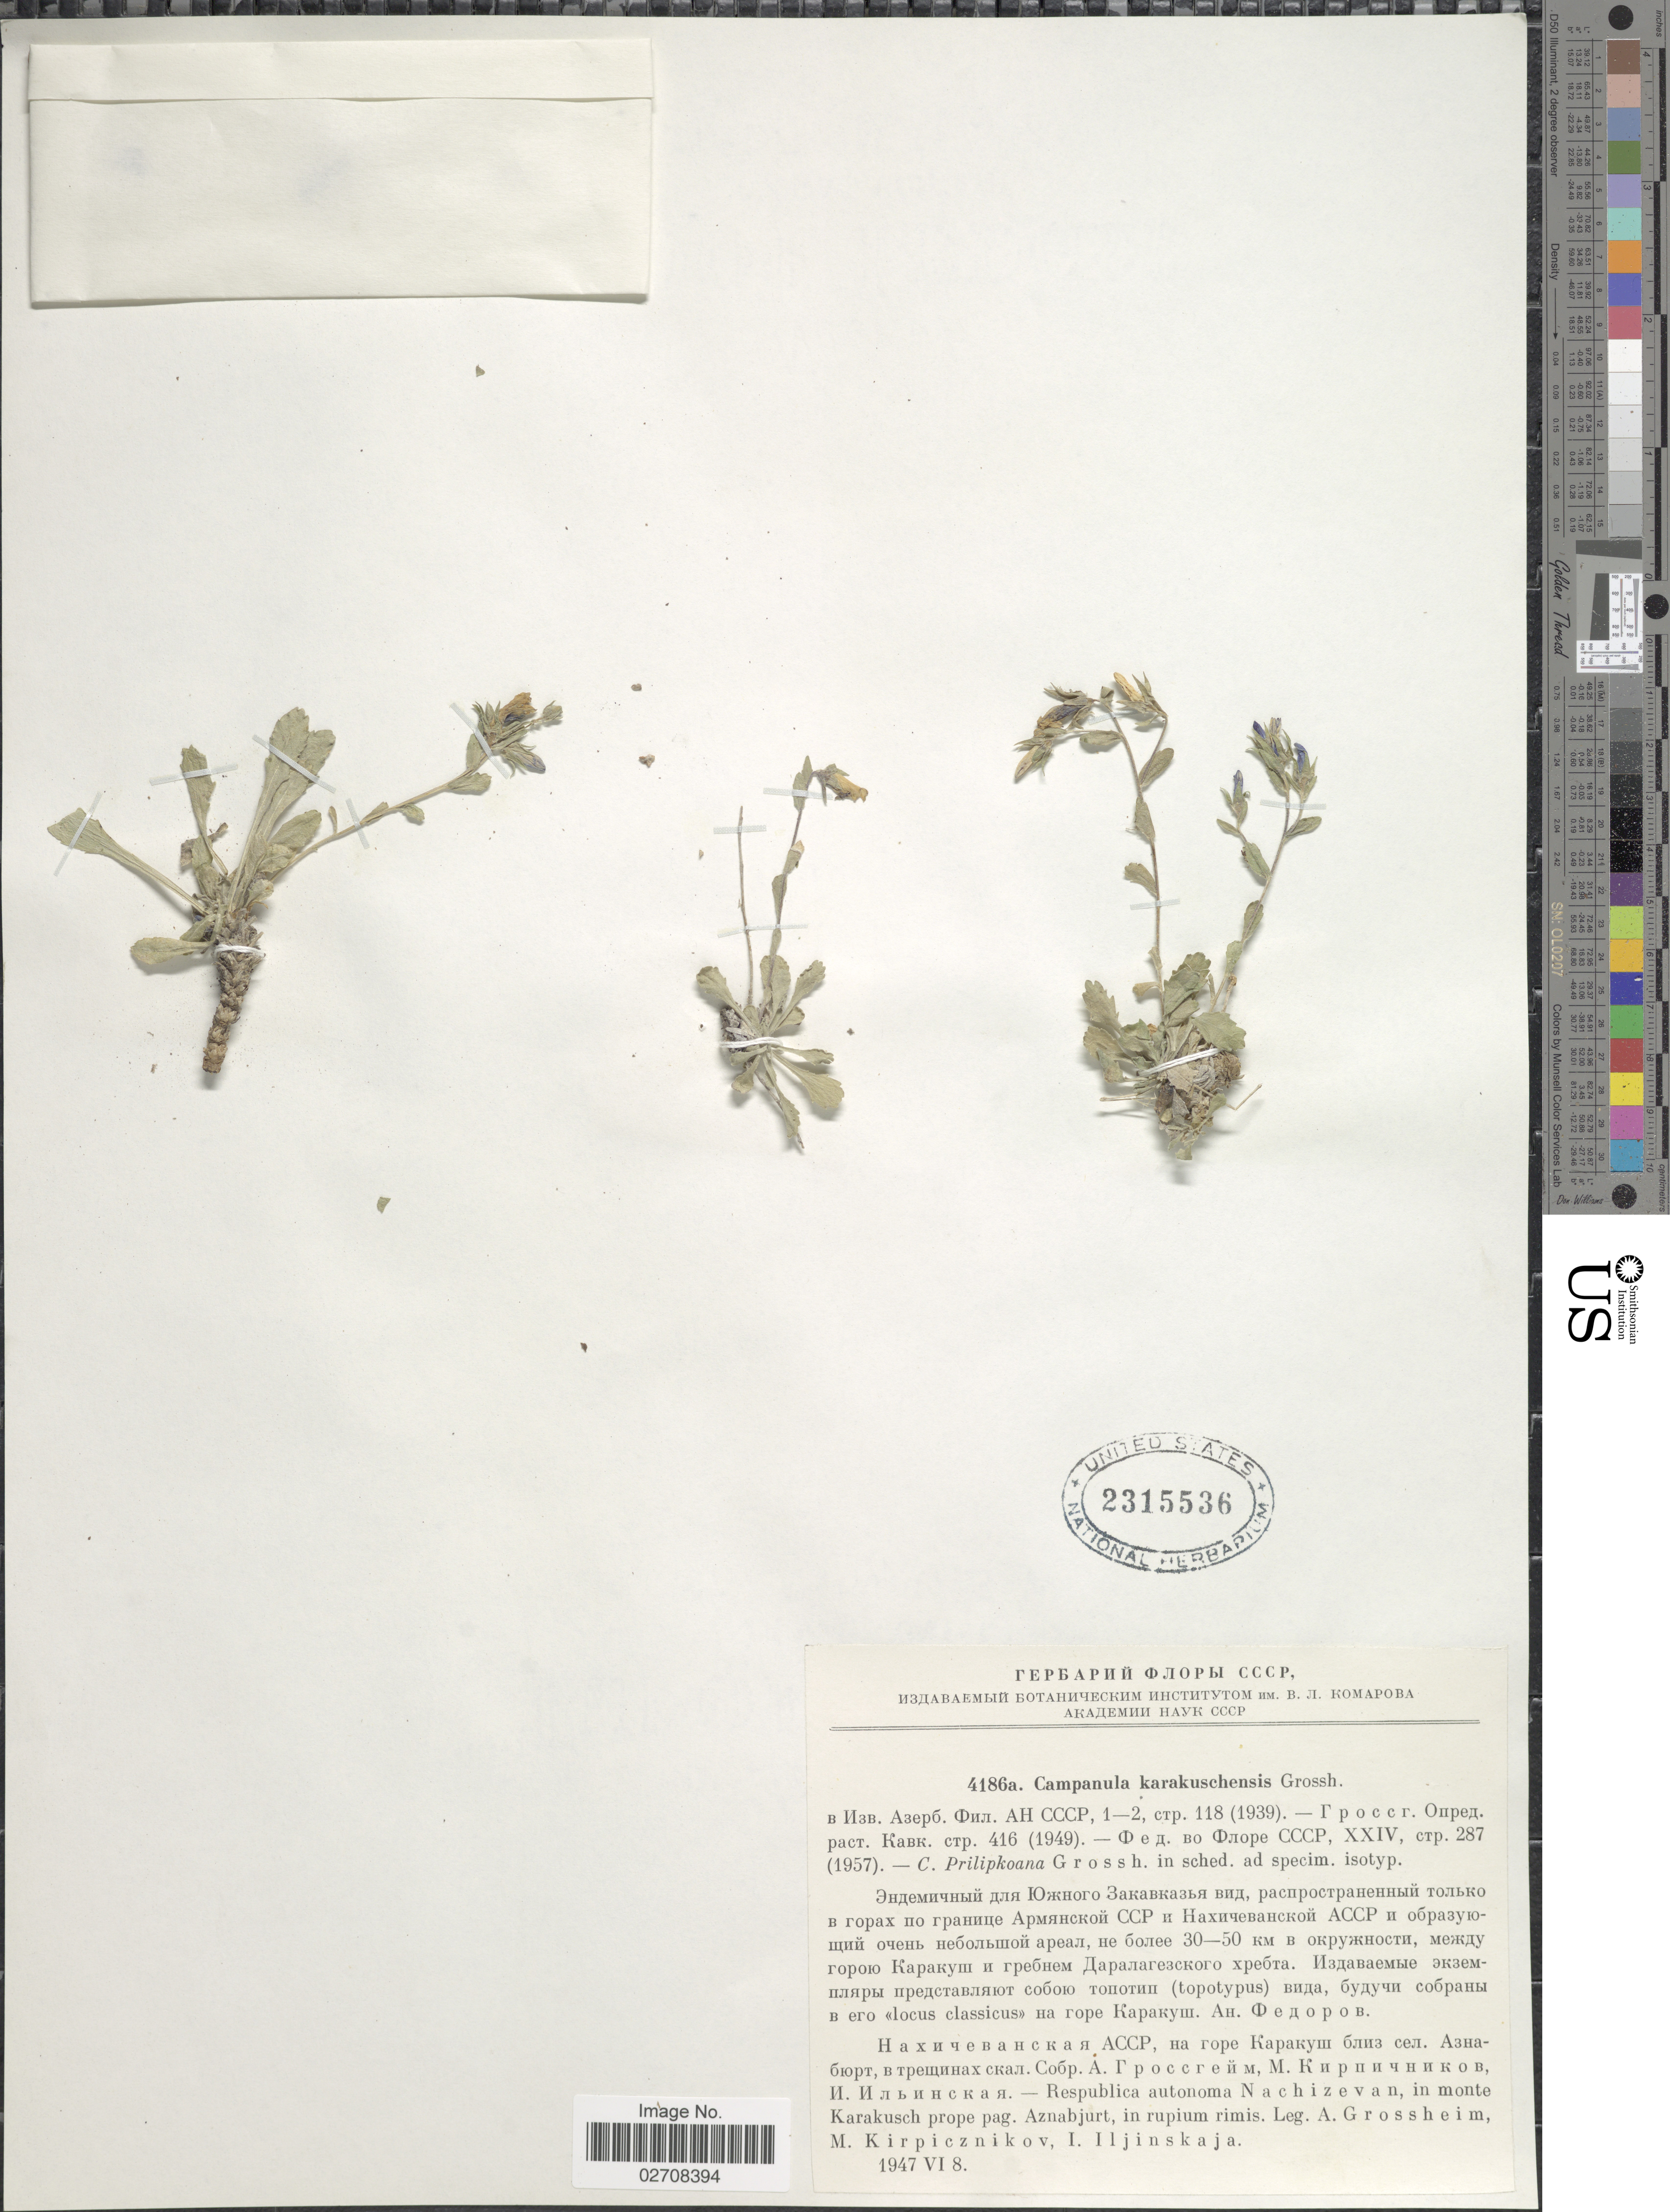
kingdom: Plantae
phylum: Tracheophyta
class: Magnoliopsida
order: Asterales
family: Campanulaceae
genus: Campanula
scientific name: Campanula karakuschensis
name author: Grossh.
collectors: A. Grossheim, M. Kirpicznikov & I. Iljinskaja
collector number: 4186a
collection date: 1947-06-08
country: Azerbaijan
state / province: Nakhchivan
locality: Respublica autonoma Nachizevan, in monte Karakusch prope pag. Aznabjurt, in rupium rimis.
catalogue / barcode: US 2315536